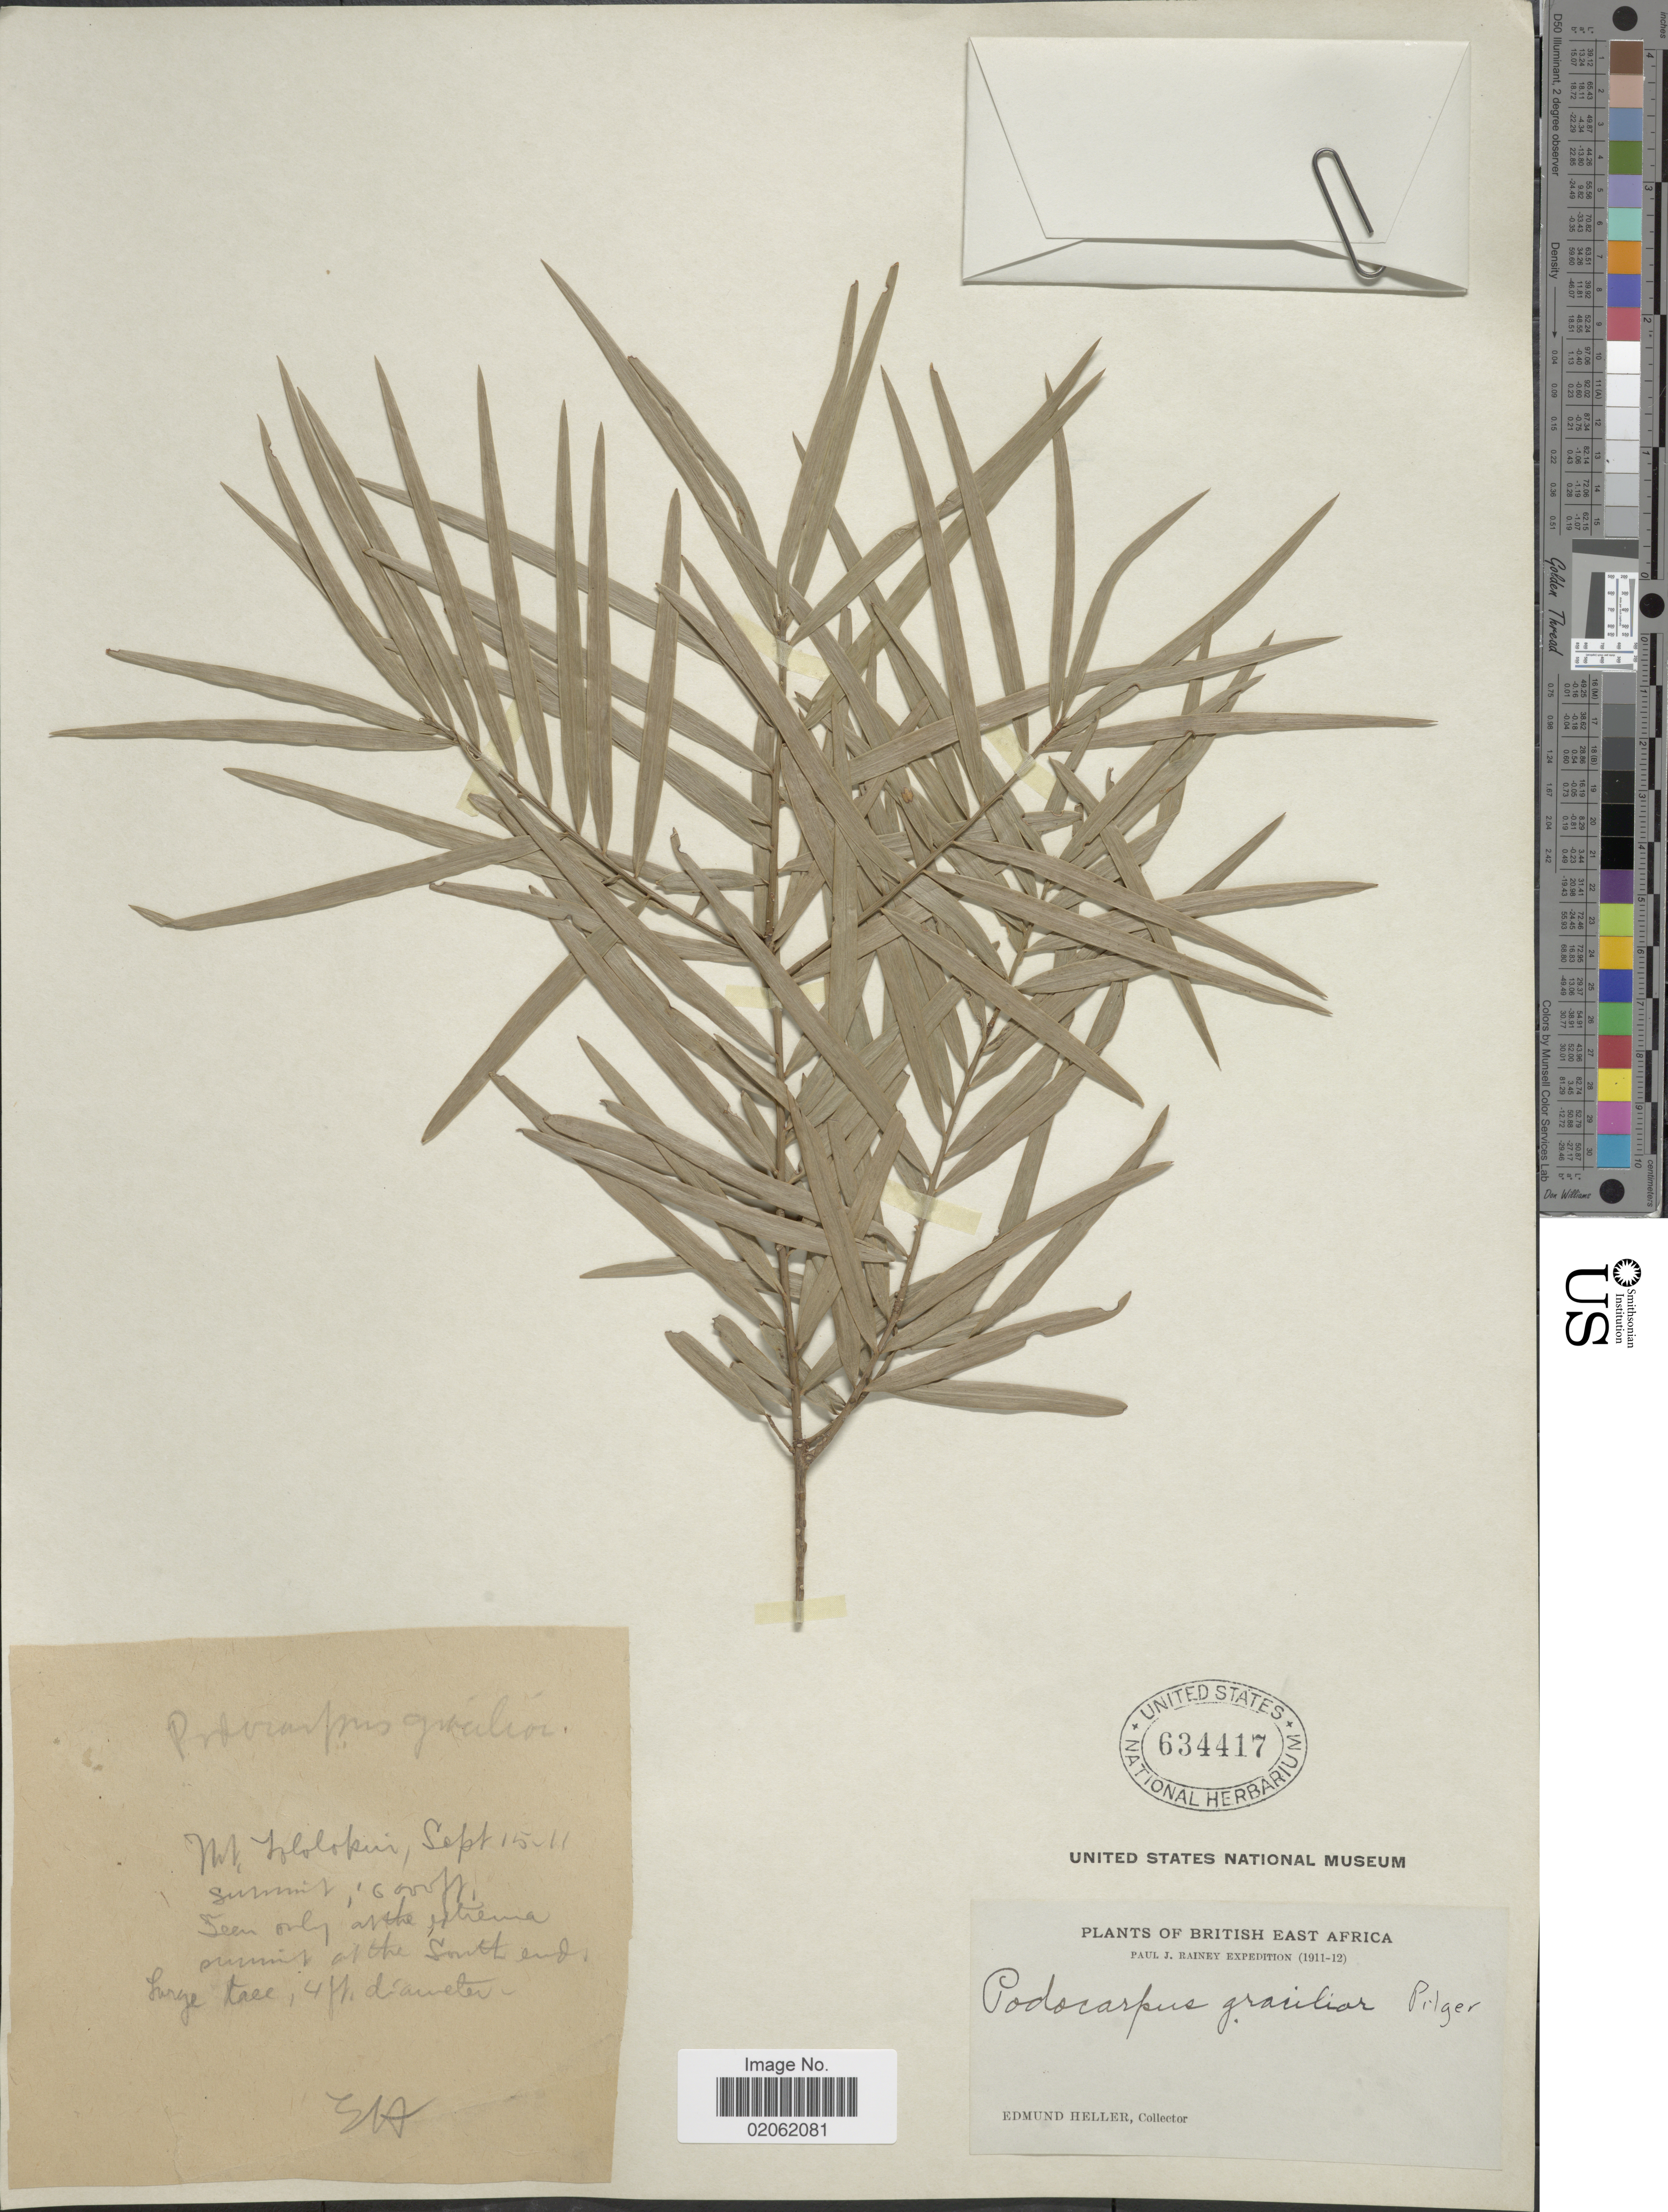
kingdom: Plantae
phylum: Tracheophyta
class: Pinopsida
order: Pinales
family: Podocarpaceae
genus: Podocarpus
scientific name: Podocarpus gracilior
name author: Pilg.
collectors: E. Heller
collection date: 1911-09-15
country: Kenya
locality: British East Africa, Mt [illegible text] summit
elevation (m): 1829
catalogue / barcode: US 634417